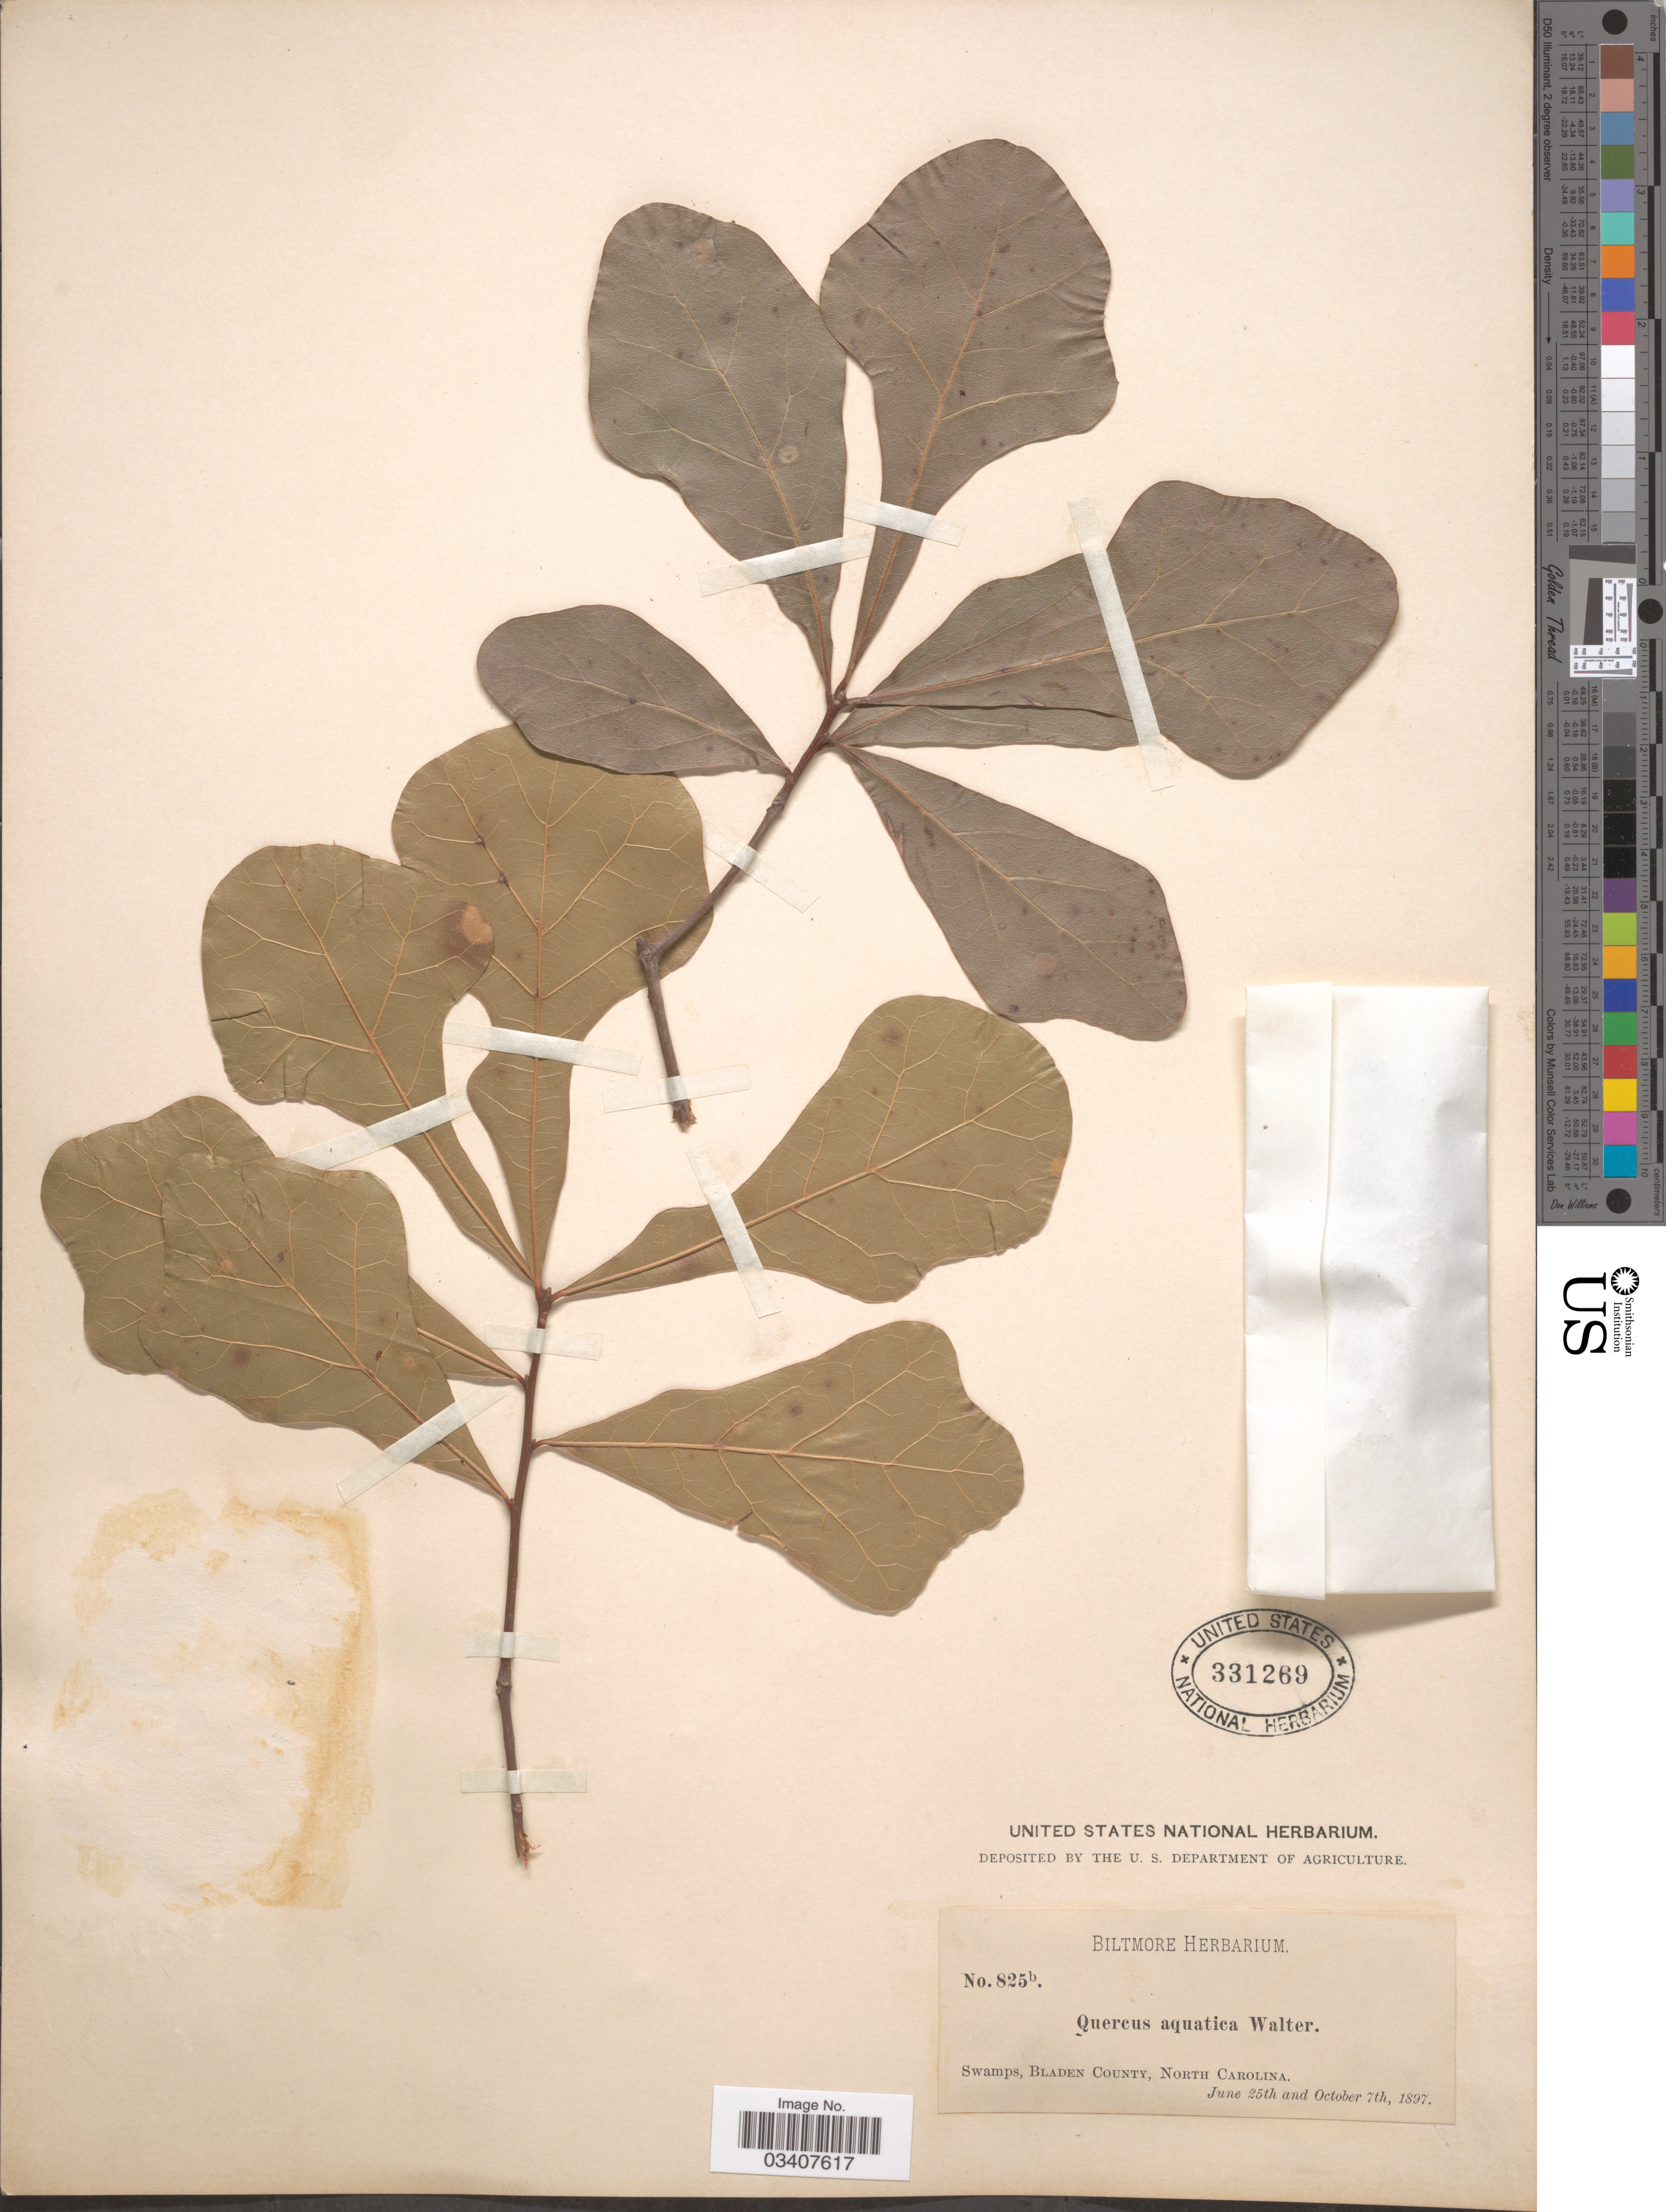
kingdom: Plantae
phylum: Tracheophyta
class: Magnoliopsida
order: Fagales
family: Fagaceae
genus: Quercus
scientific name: Quercus nigra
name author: L.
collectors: ex herb. Biltmore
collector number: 825b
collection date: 1897-06-25/1897-10-07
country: United States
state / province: North Carolina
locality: Swamps, Bladen County.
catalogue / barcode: US 331269